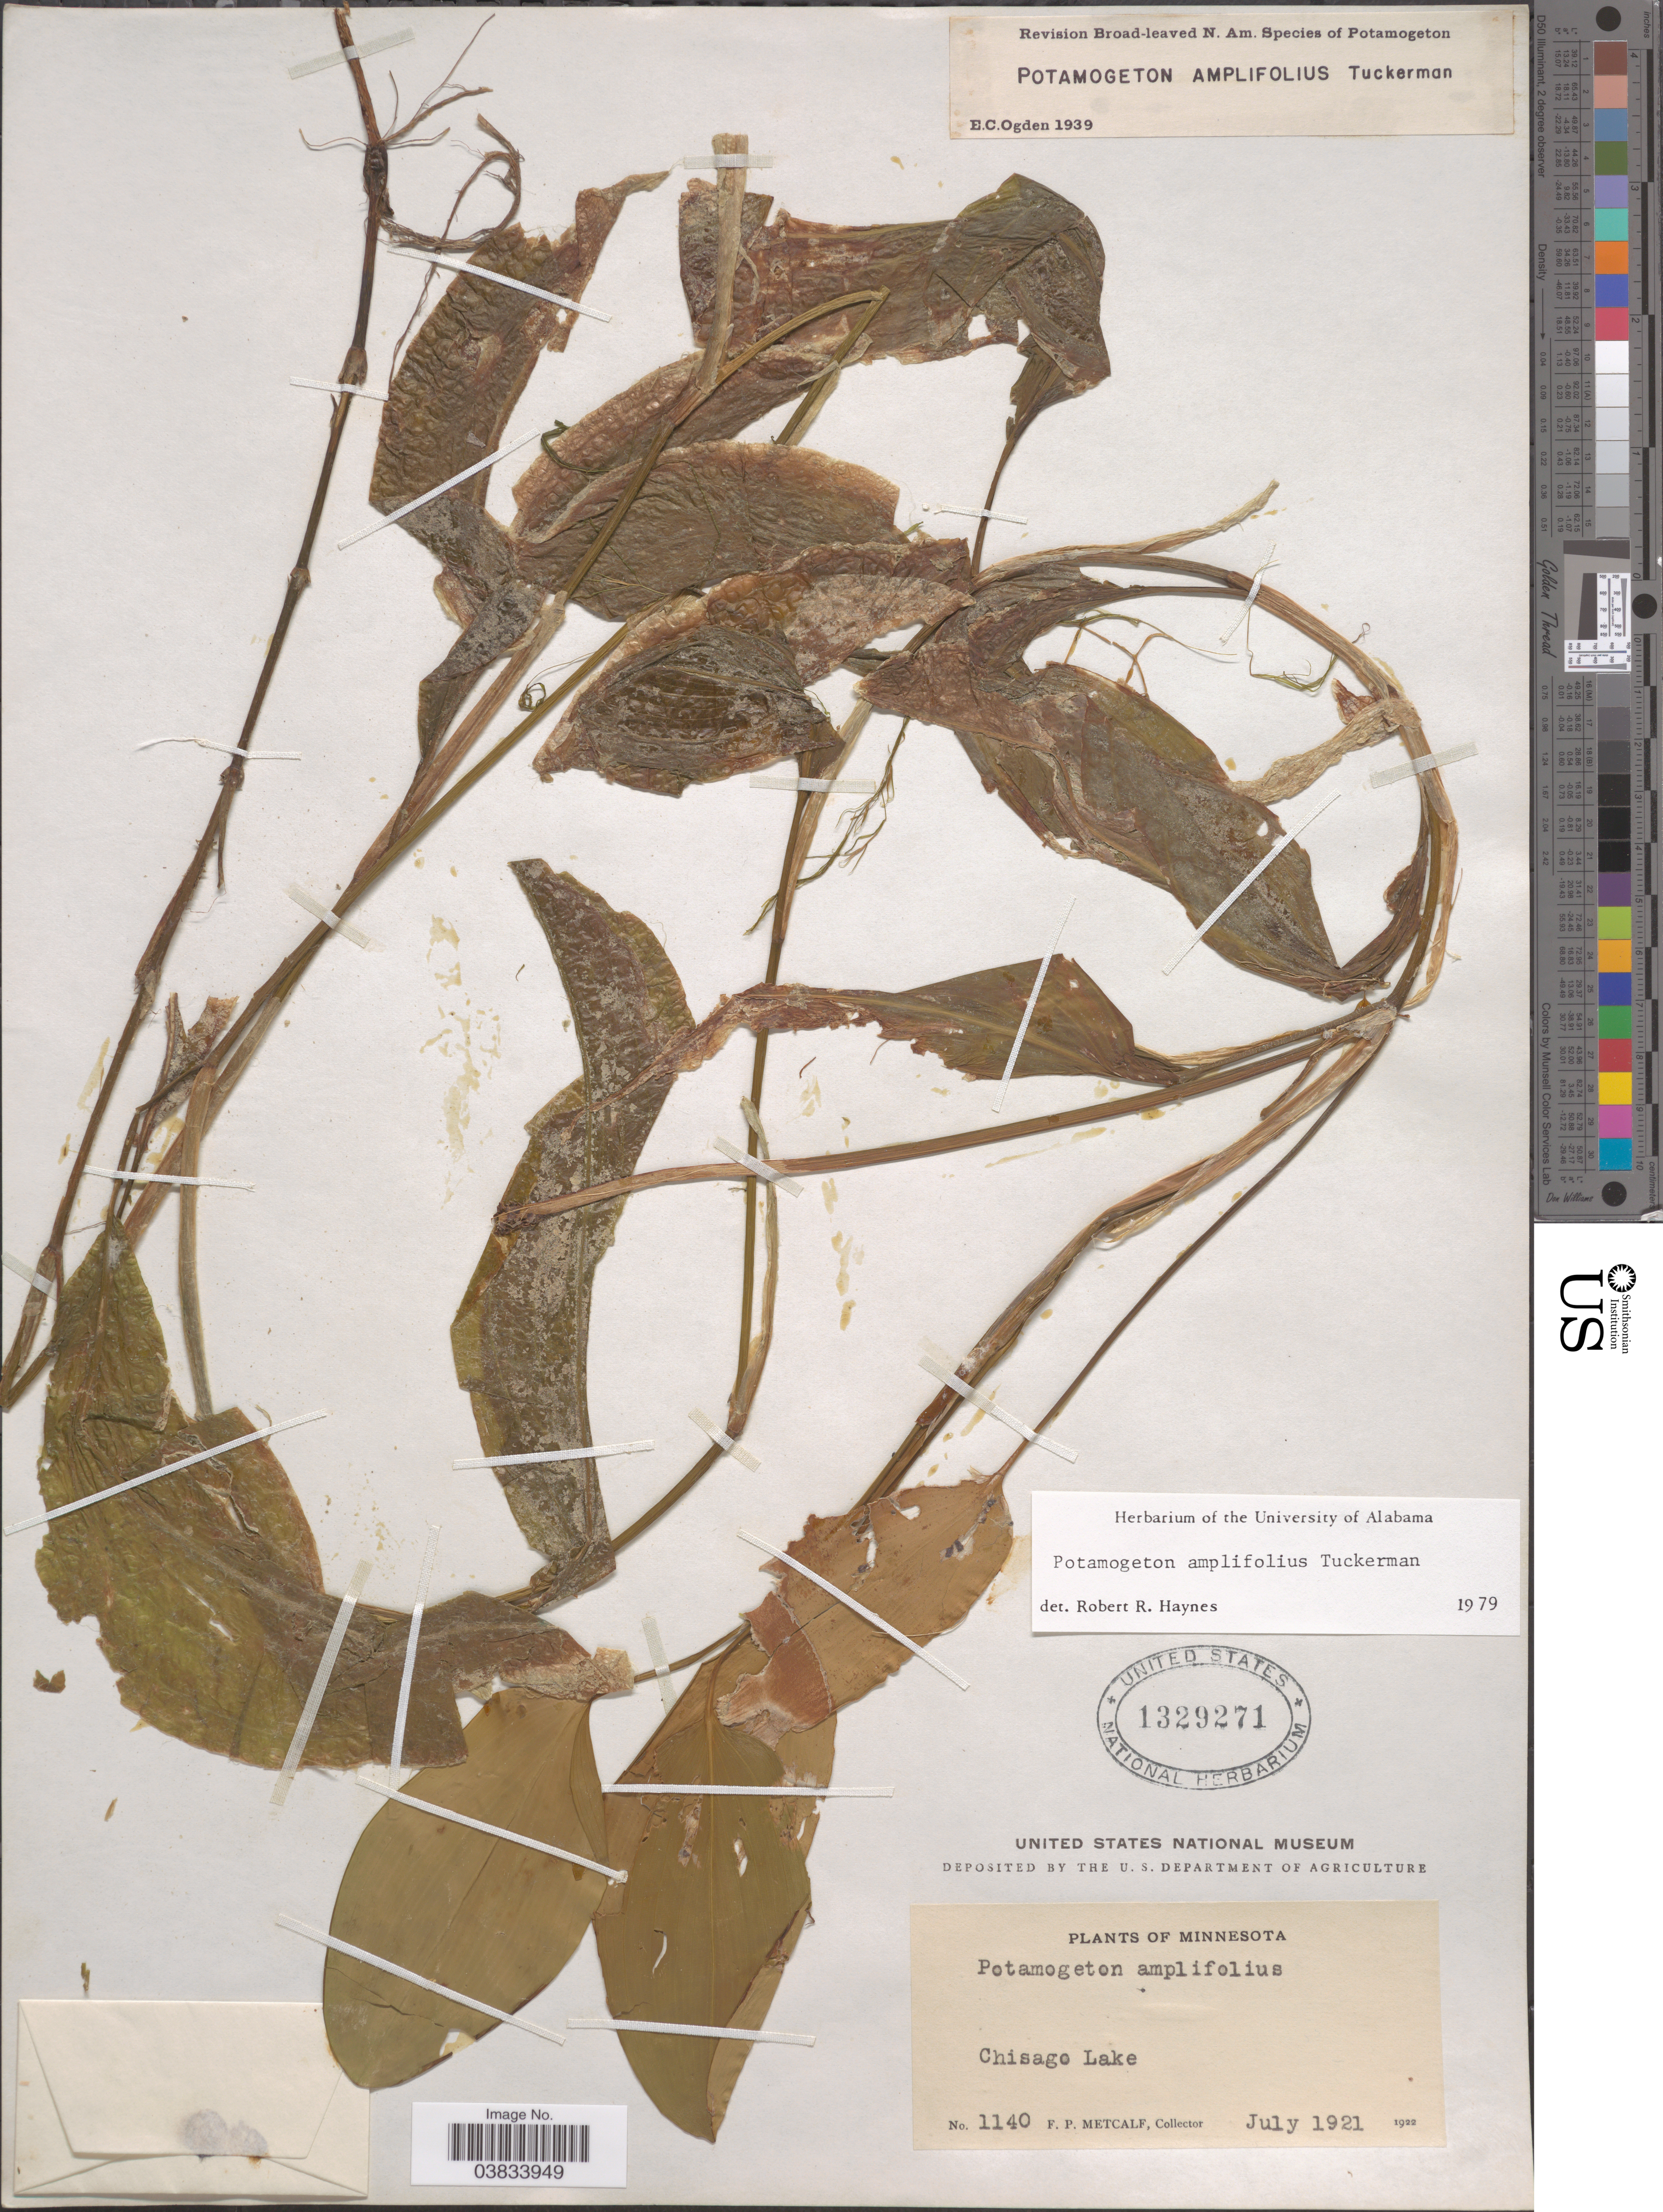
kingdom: Plantae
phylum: Tracheophyta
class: Liliopsida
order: Alismatales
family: Potamogetonaceae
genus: Potamogeton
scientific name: Potamogeton amplifolius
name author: Tuckerm.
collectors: F. Metcalf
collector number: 1140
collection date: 1921-07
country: United States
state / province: Minnesota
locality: Chisago Lake.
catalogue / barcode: US 1329271